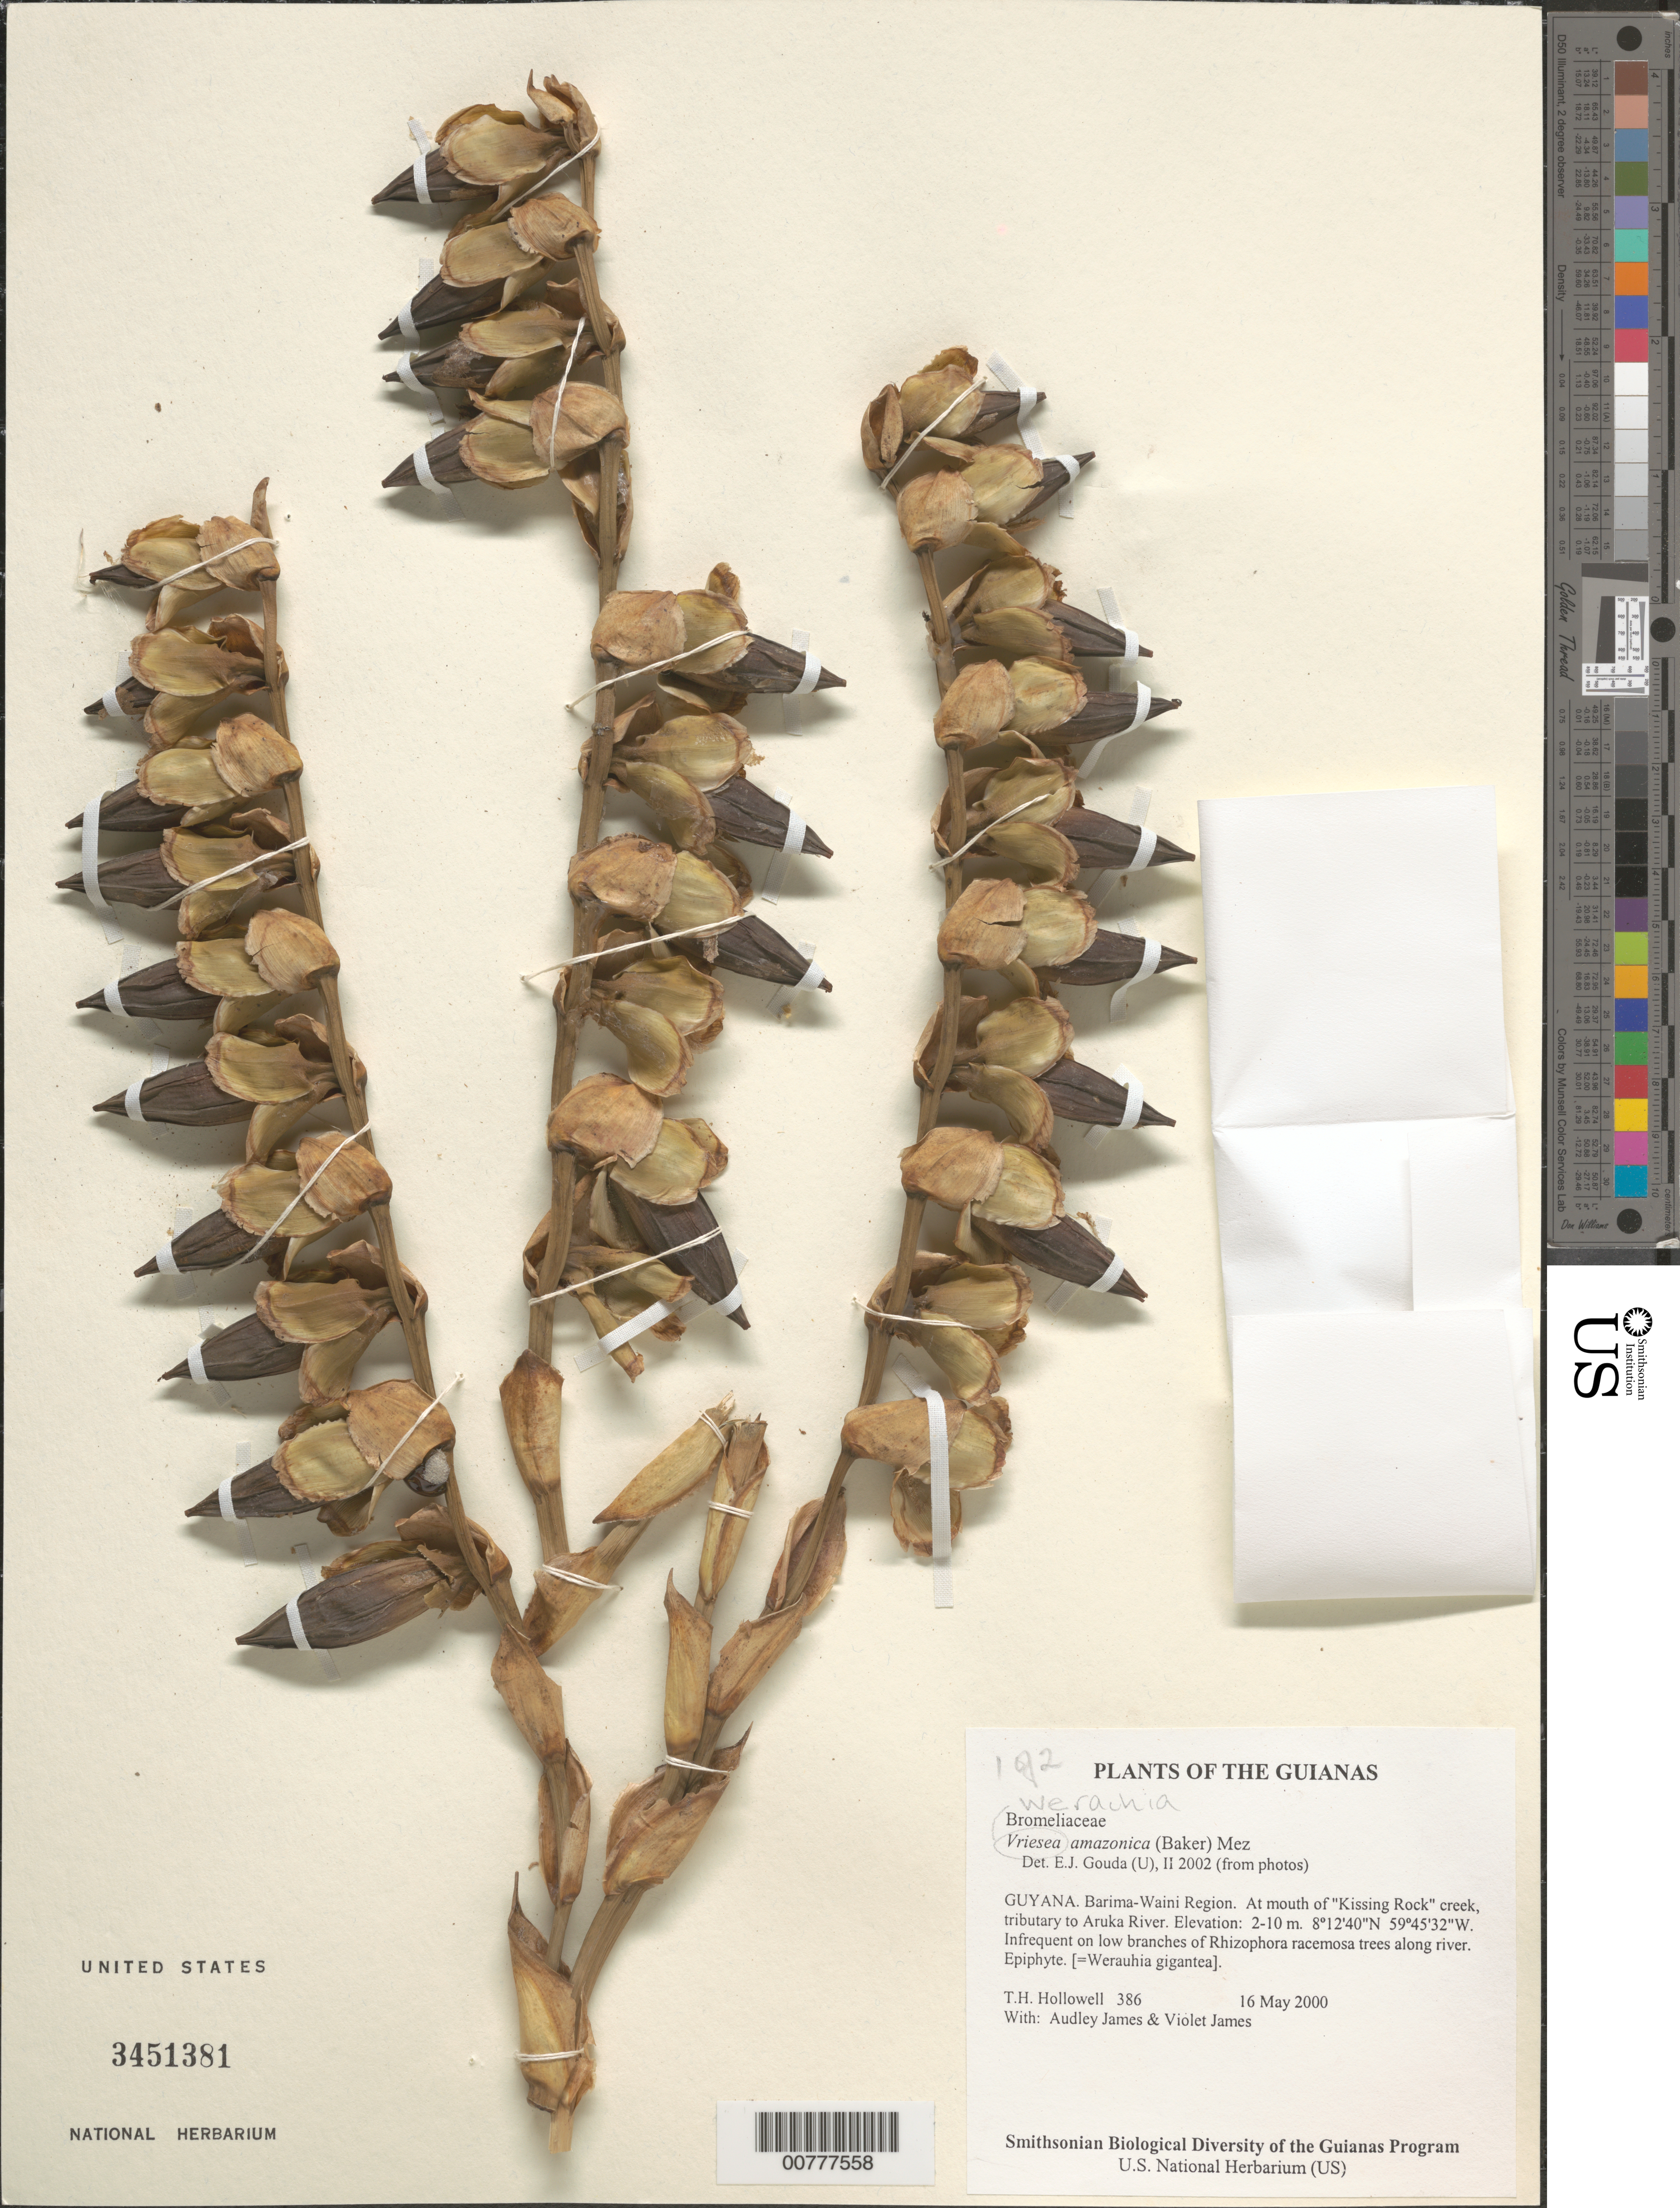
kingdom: Plantae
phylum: Tracheophyta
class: Liliopsida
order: Poales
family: Bromeliaceae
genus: Vriesea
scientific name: Vriesea amazonica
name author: (Baker) Mez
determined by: Gouda, E. J.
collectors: T. Hollowell, A. James & V. James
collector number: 386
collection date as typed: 16 May 2000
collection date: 2000-05-16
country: Guyana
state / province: Barima-Waini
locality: At mouth of "Kissing Rock" creek, tributary to Aruka River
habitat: Infrequent on low branches of Rhizophora racemosa trees along river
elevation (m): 2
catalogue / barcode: US 3451381